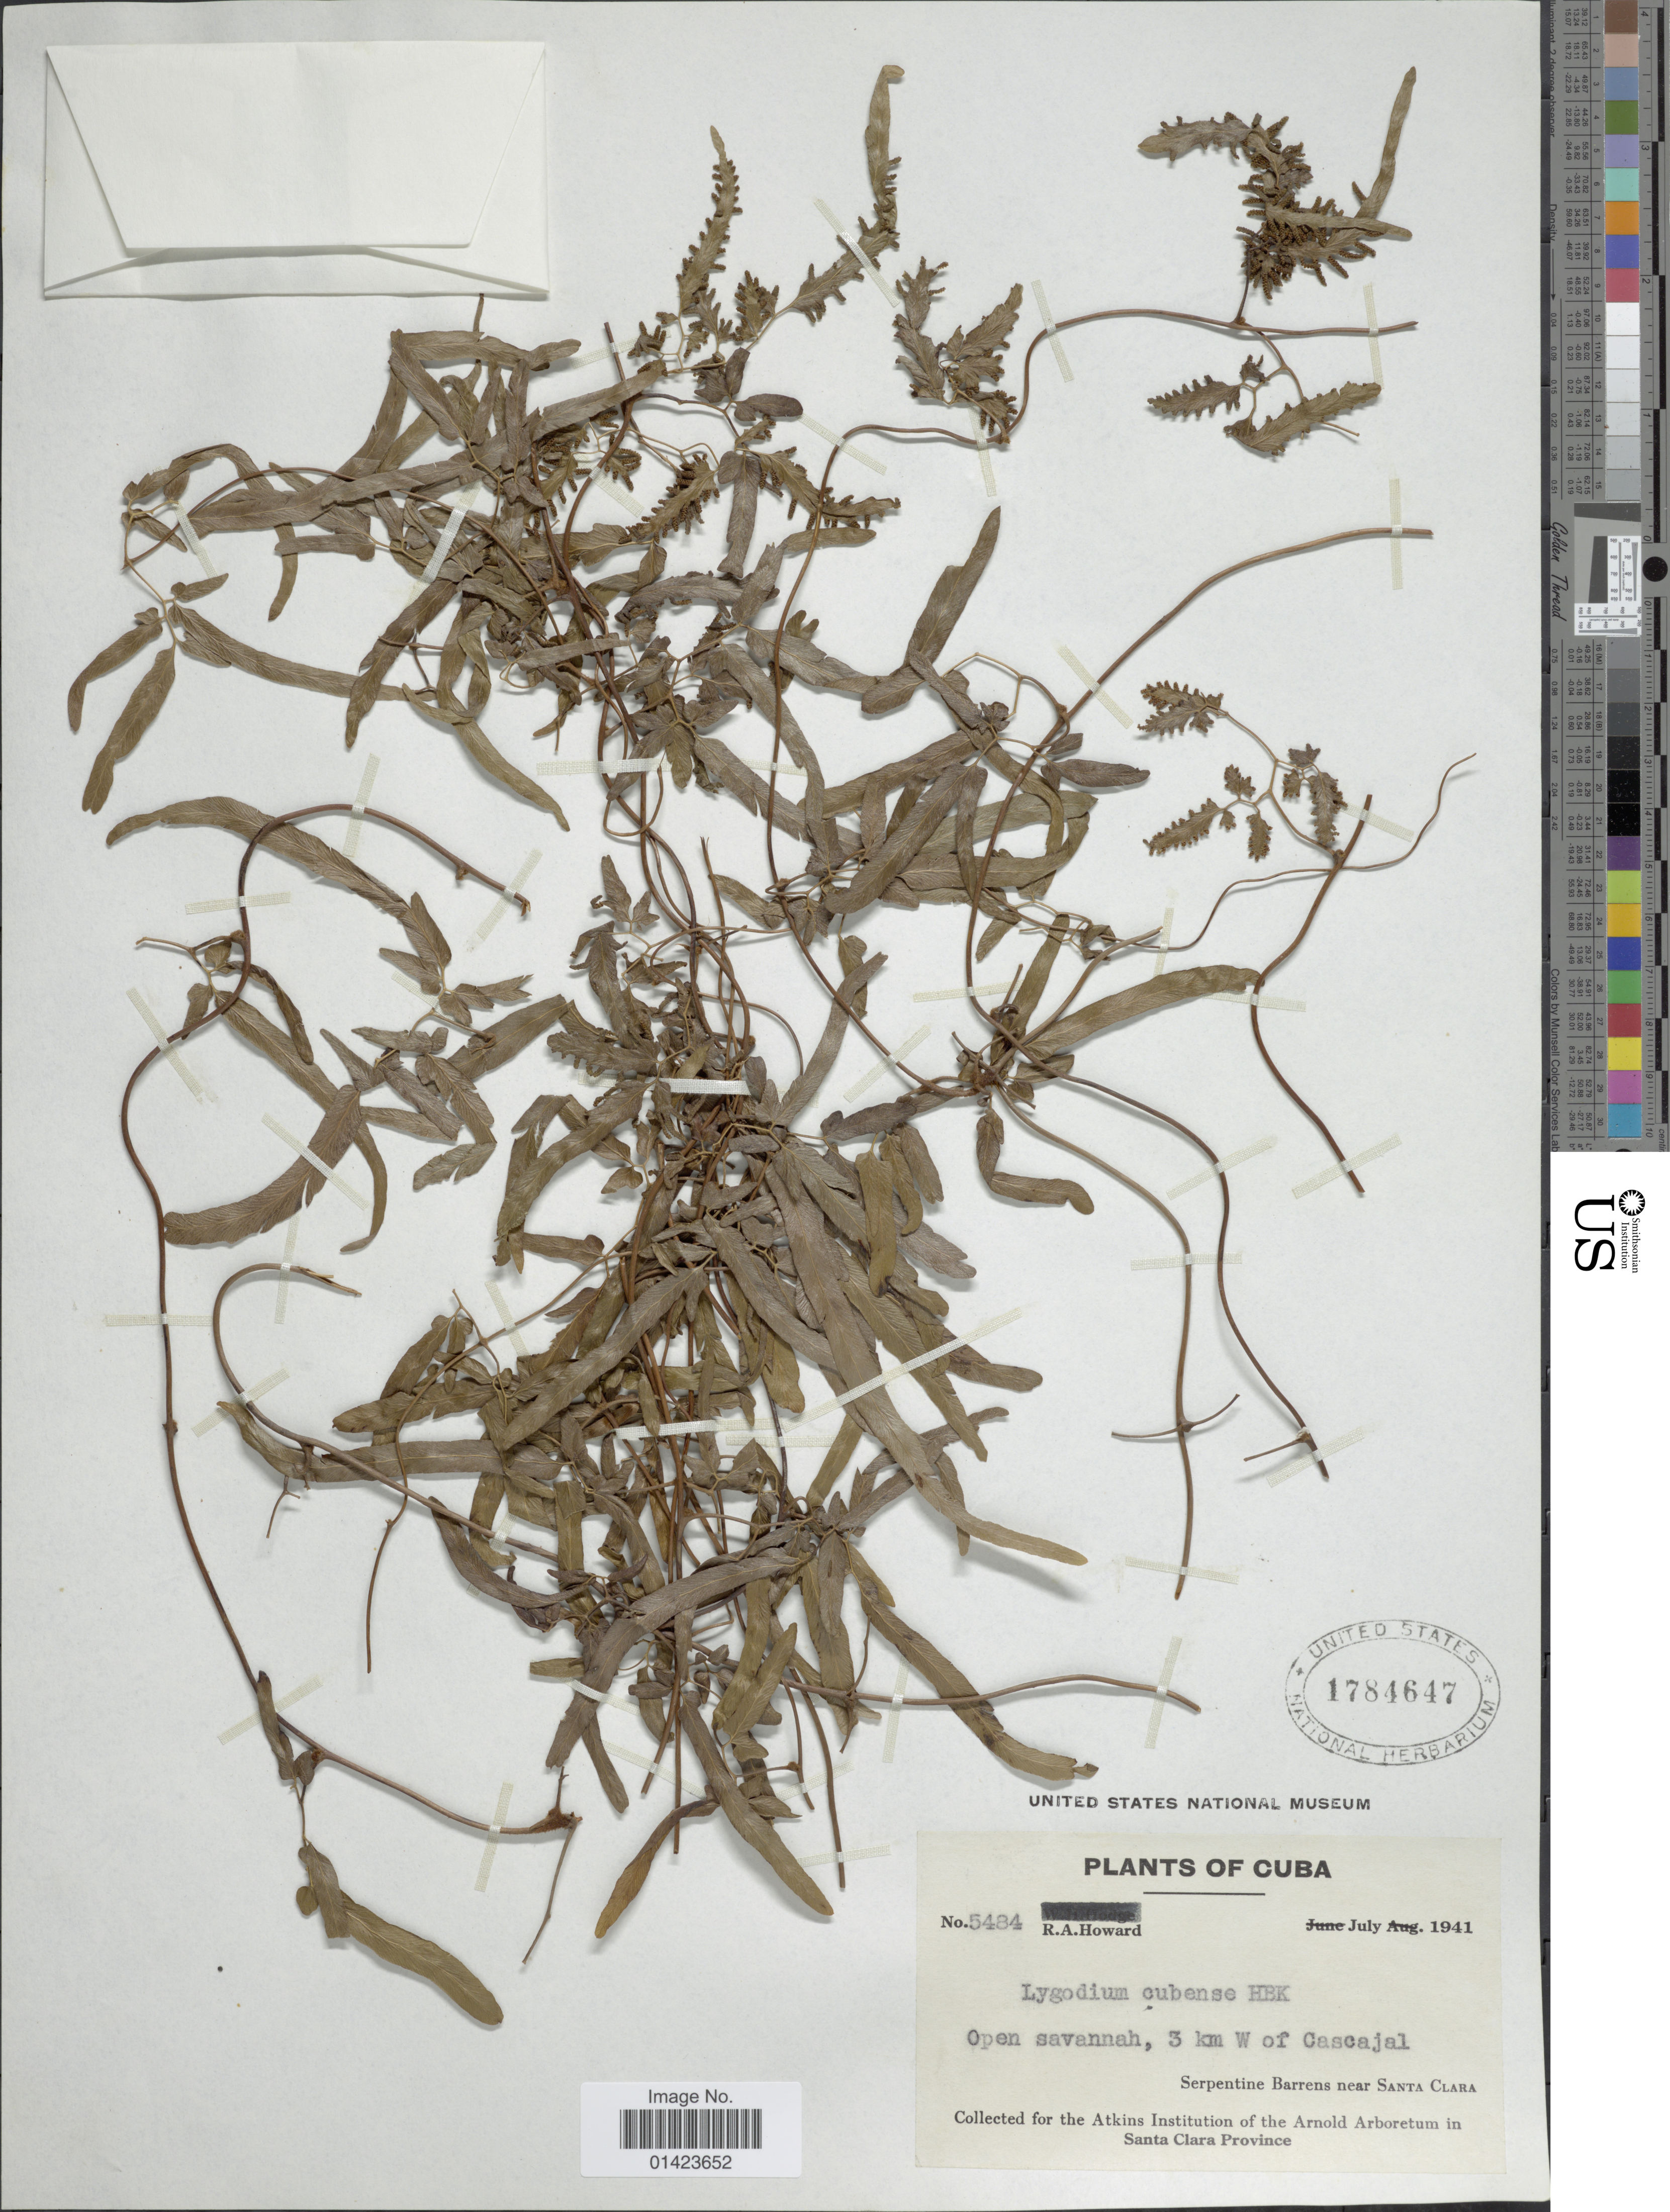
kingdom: Plantae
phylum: Tracheophyta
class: Polypodiopsida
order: Schizaeales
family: Lygodiaceae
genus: Lygodium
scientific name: Lygodium cubense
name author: Kunth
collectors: R. A. Howard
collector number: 5484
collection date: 1941-07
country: Cuba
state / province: Las Villas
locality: Serpentine Barrens near Santa Clara, open savannah, 3km W of Cascajal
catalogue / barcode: US 1784647